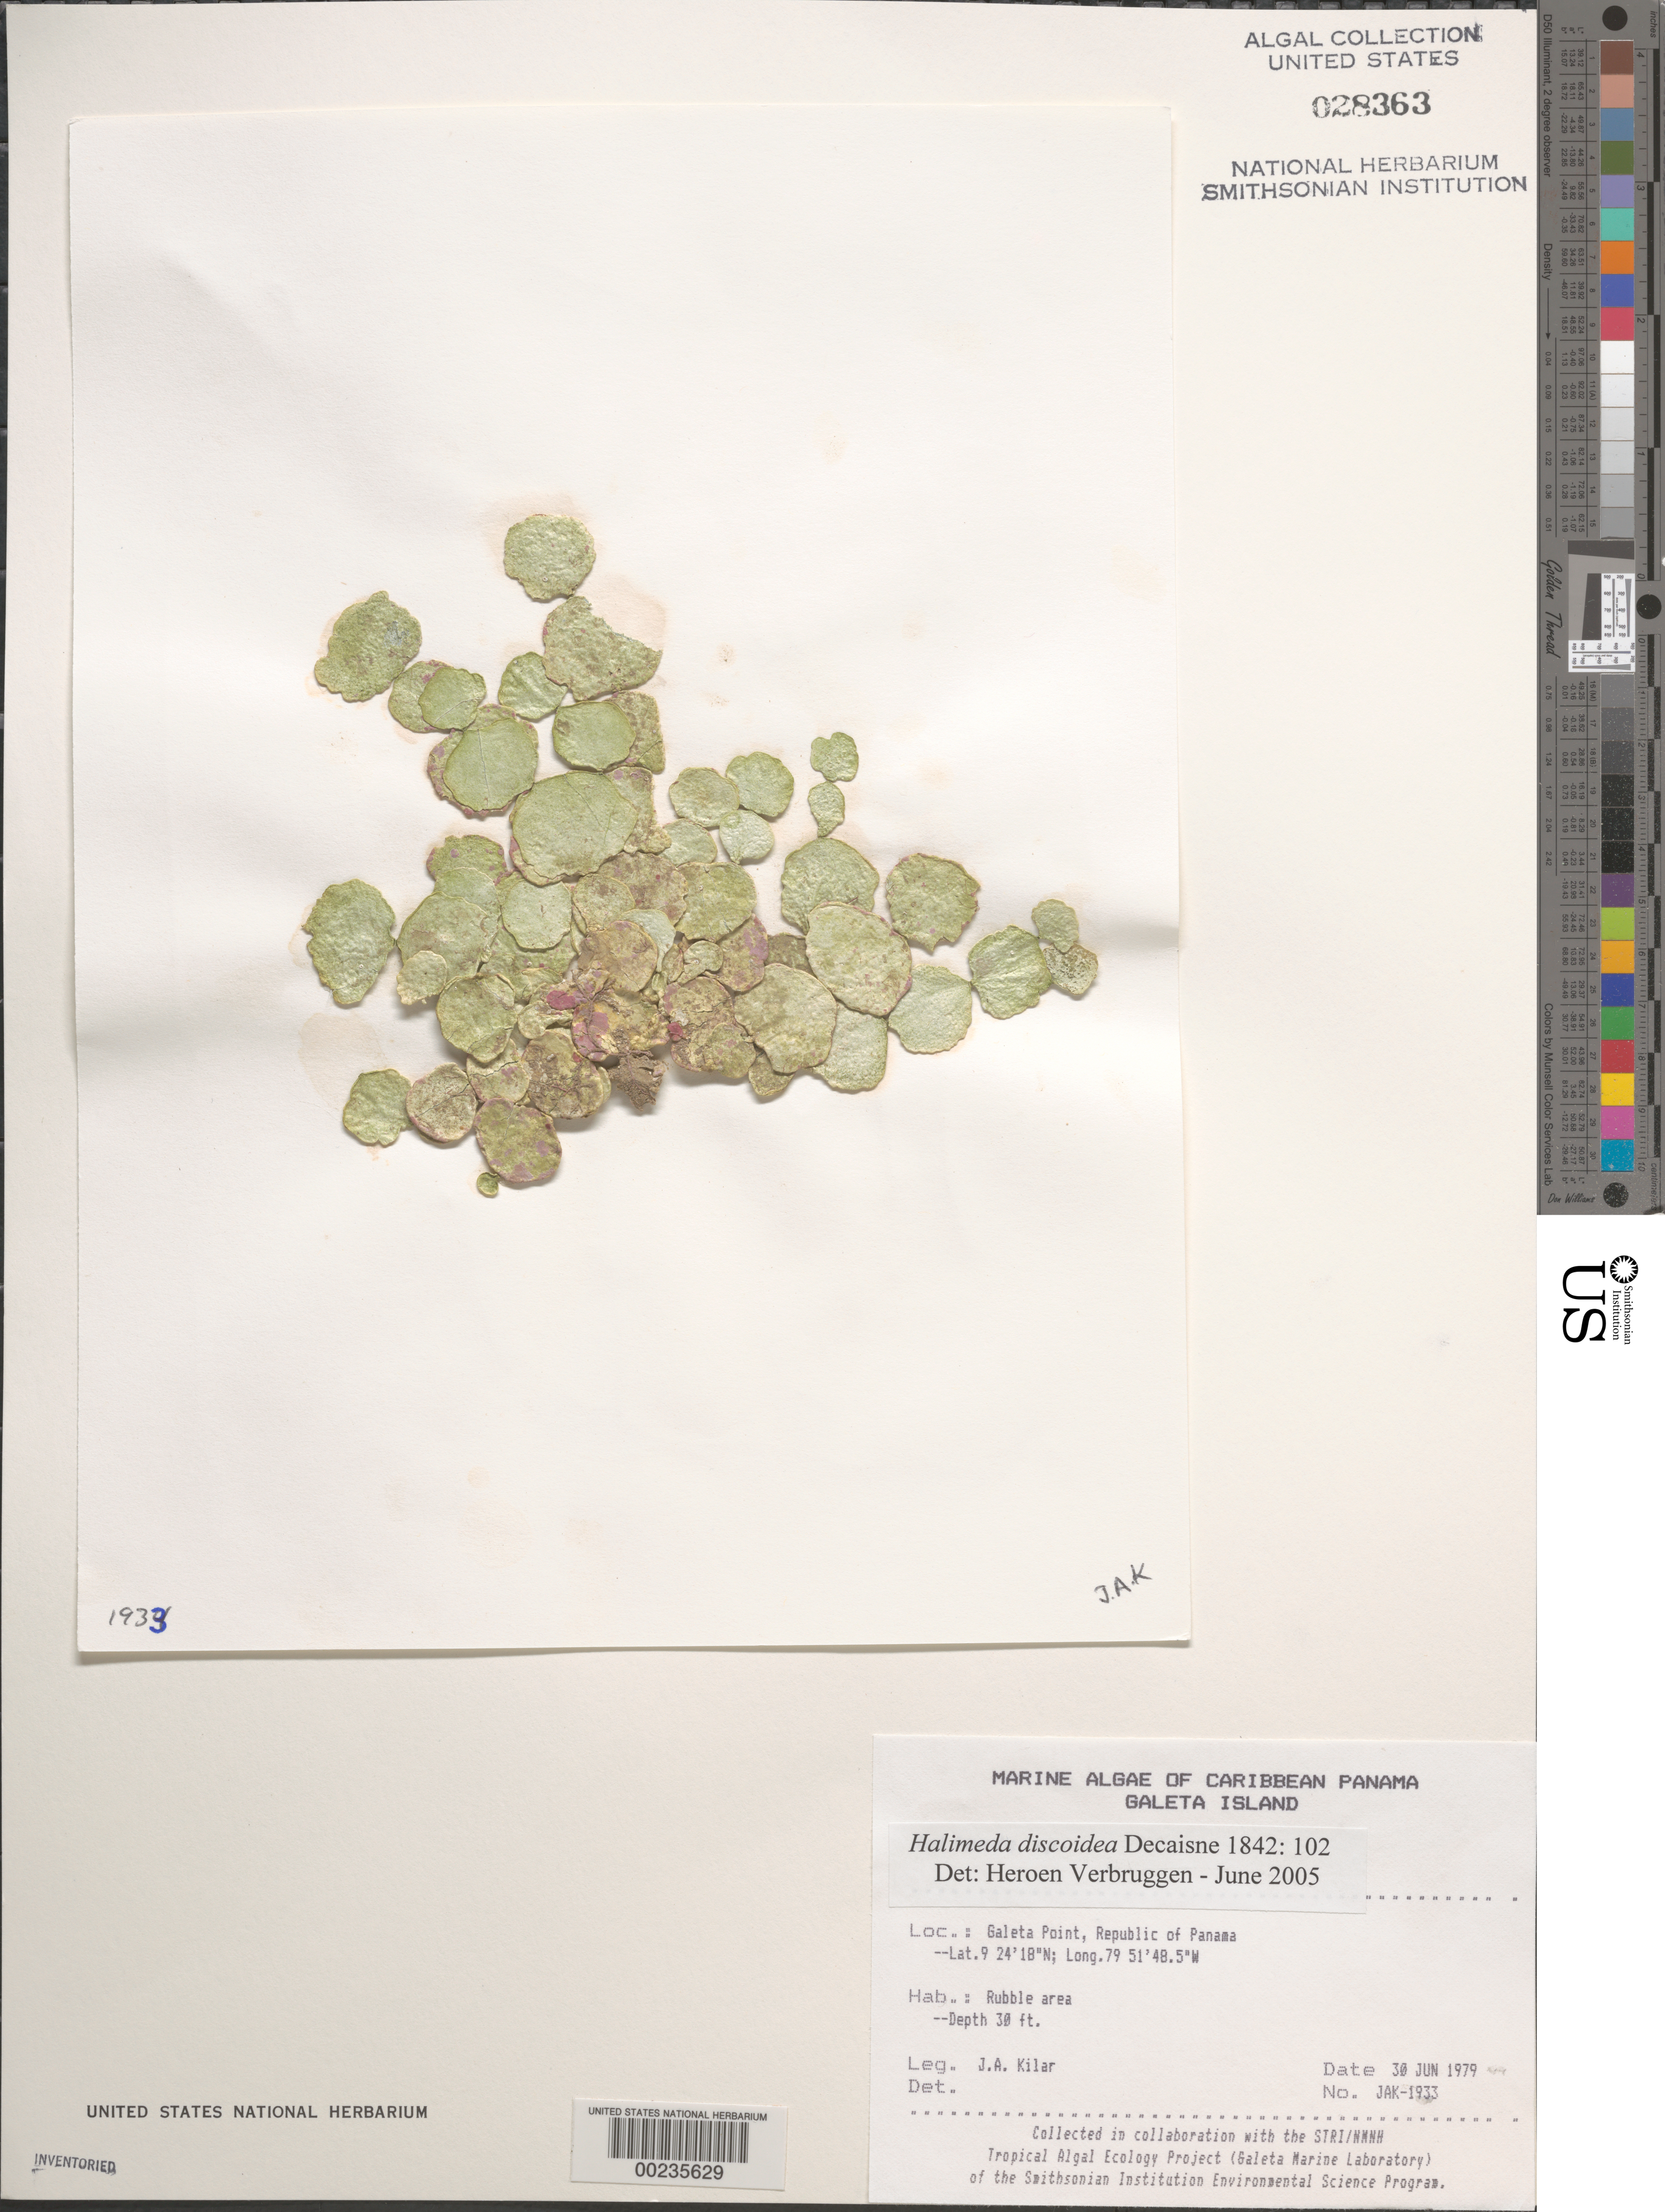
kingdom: Plantae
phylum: Chlorophyta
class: Ulvophyceae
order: Bryopsidales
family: Halimedaceae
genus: Halimeda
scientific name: Halimeda discoidea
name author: Decne.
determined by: Verbruggen, H.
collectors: J. A. Kilar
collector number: JAK-1933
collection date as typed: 30 Jun 1979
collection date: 1979-06-30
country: Panama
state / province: Colón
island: Galeta Island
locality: Galeta Point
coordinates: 9 24' 18" N, 79 51' 48.5" W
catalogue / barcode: US 28363